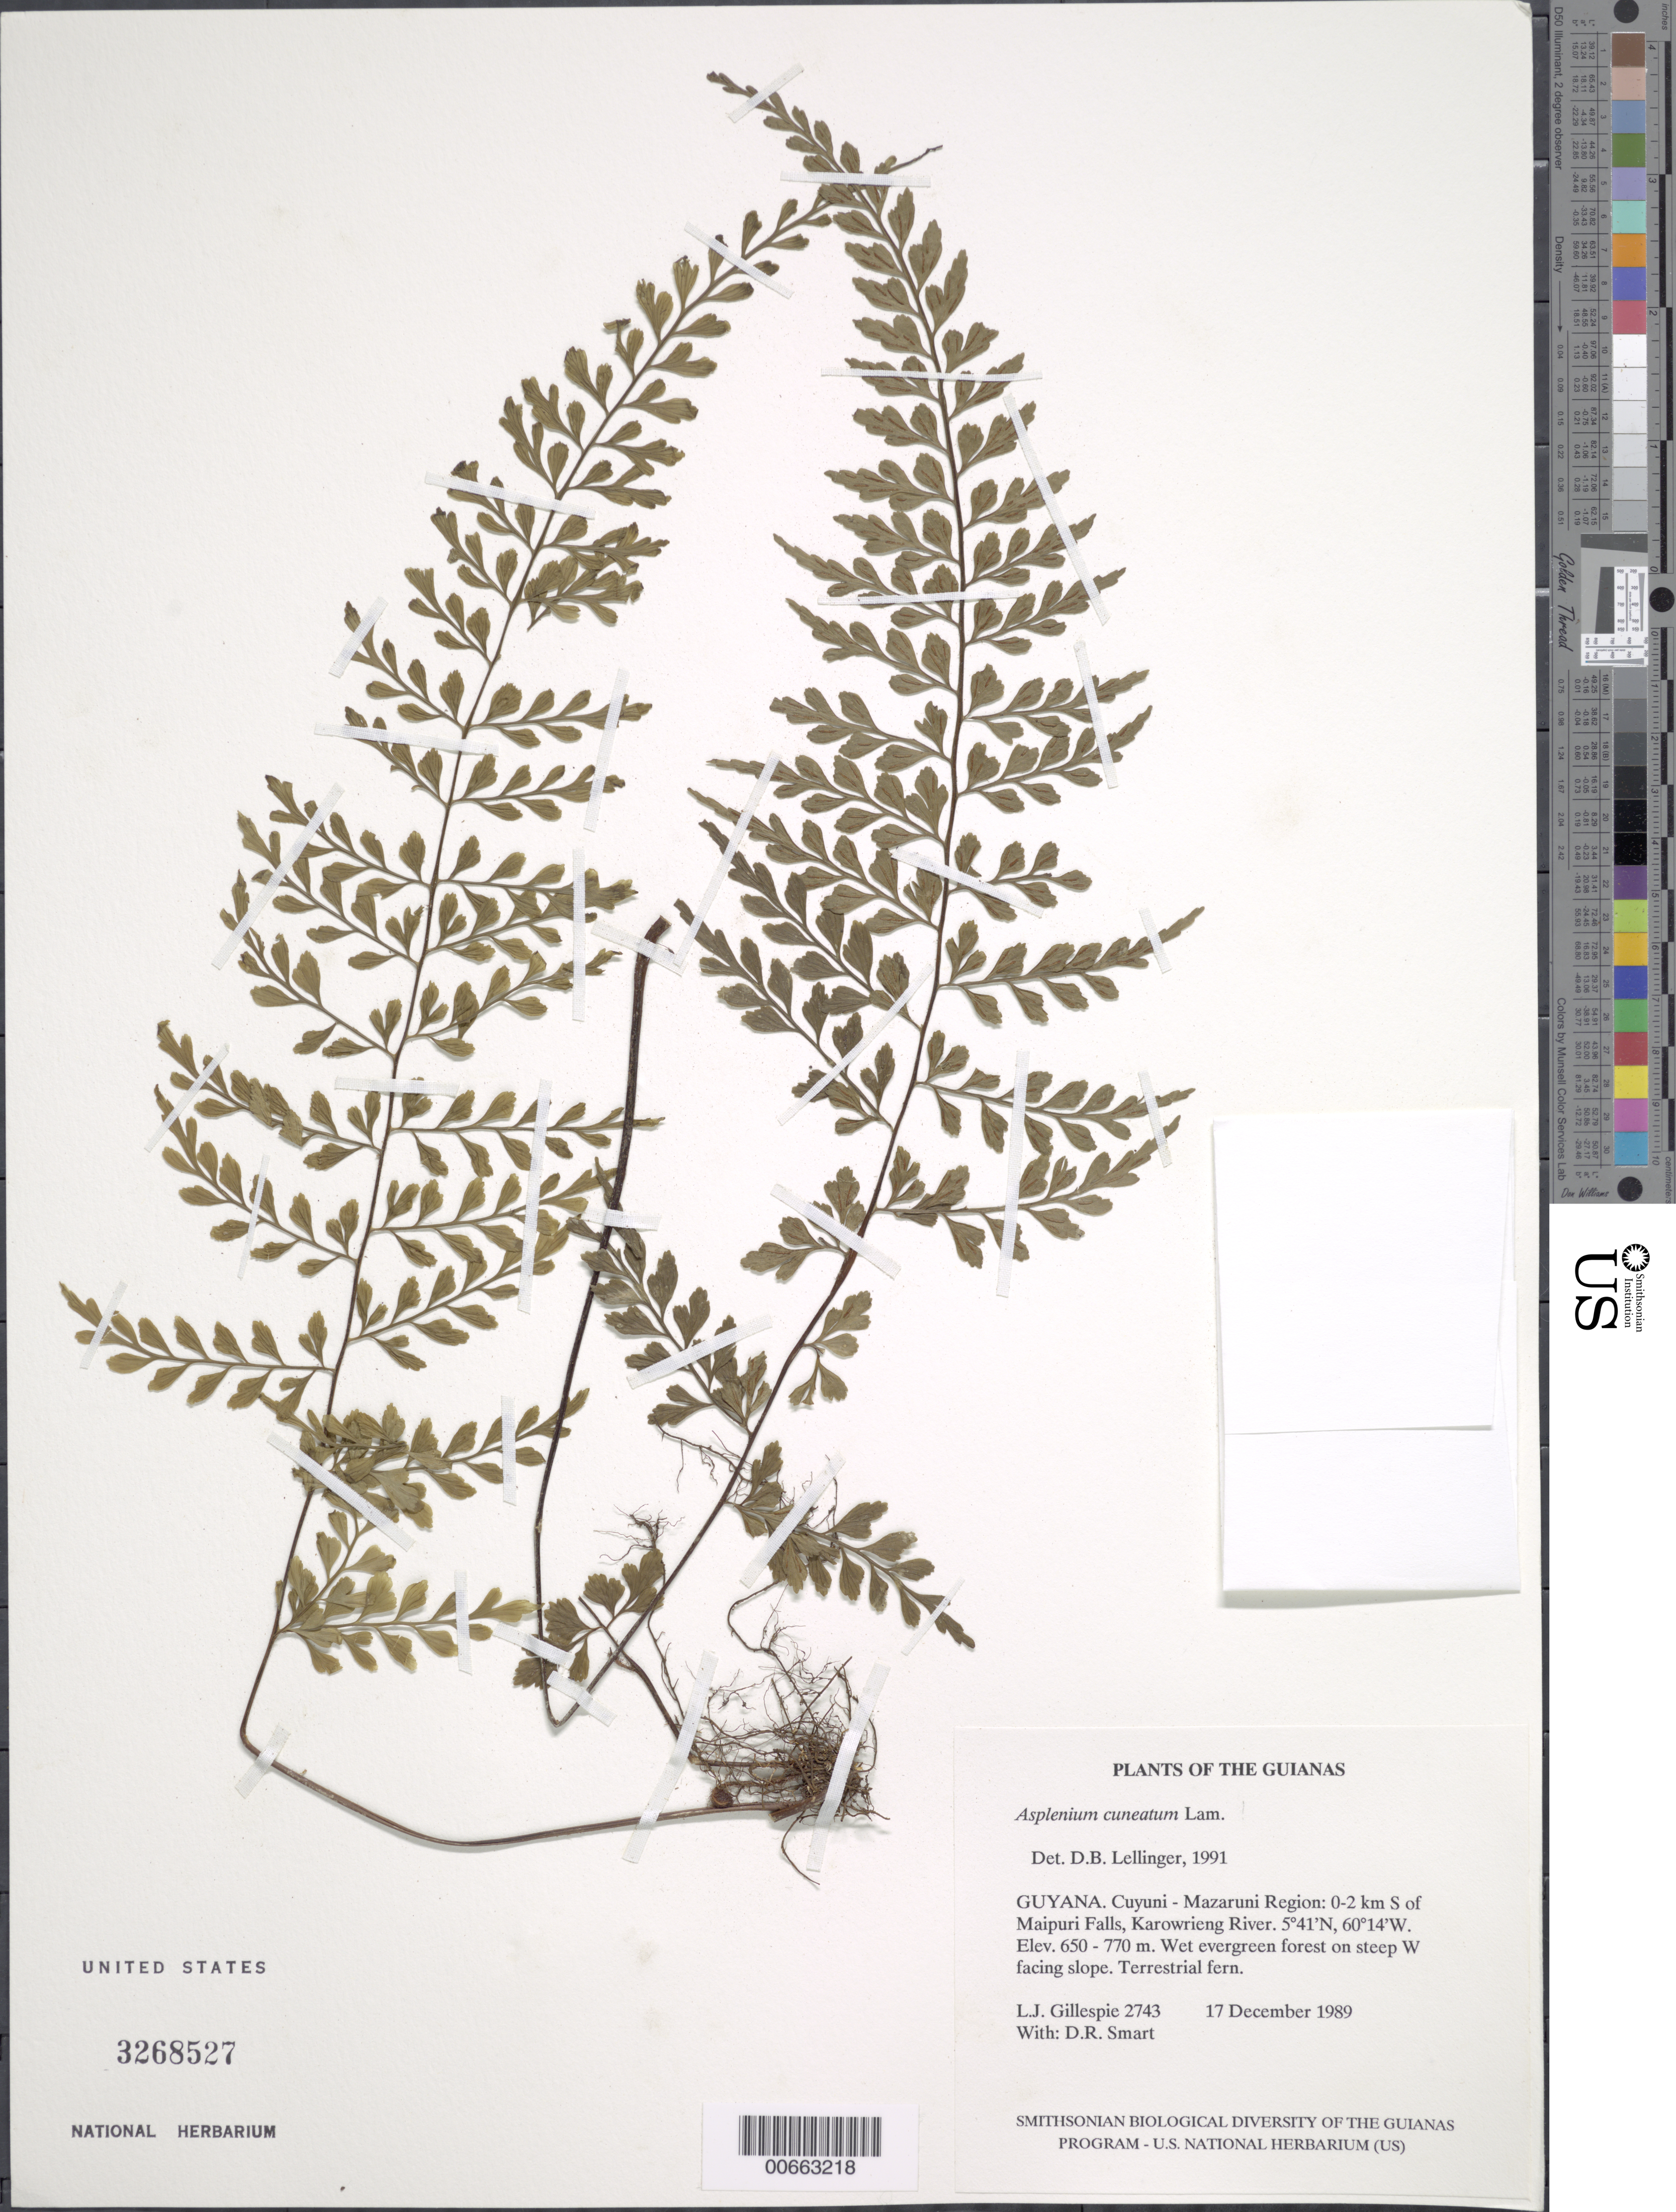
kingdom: Plantae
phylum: Tracheophyta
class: Polypodiopsida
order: Polypodiales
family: Aspleniaceae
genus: Asplenium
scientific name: Asplenium cuneatum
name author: Lam.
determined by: Lellinger, David B., (BOT), Smithsonian Institution - National Museum of Natural History (UNITED STATES)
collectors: L. J. Gillespie & D. R. Smart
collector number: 2743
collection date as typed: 17 December 1989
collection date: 1989-12-17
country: Guyana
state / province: Cuyuni-Mazaruni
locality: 0-2 km S of Maipuri Falls, Karowrieng River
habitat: Wet evergreen forest on steep W facing slope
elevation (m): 650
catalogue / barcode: US 3268527